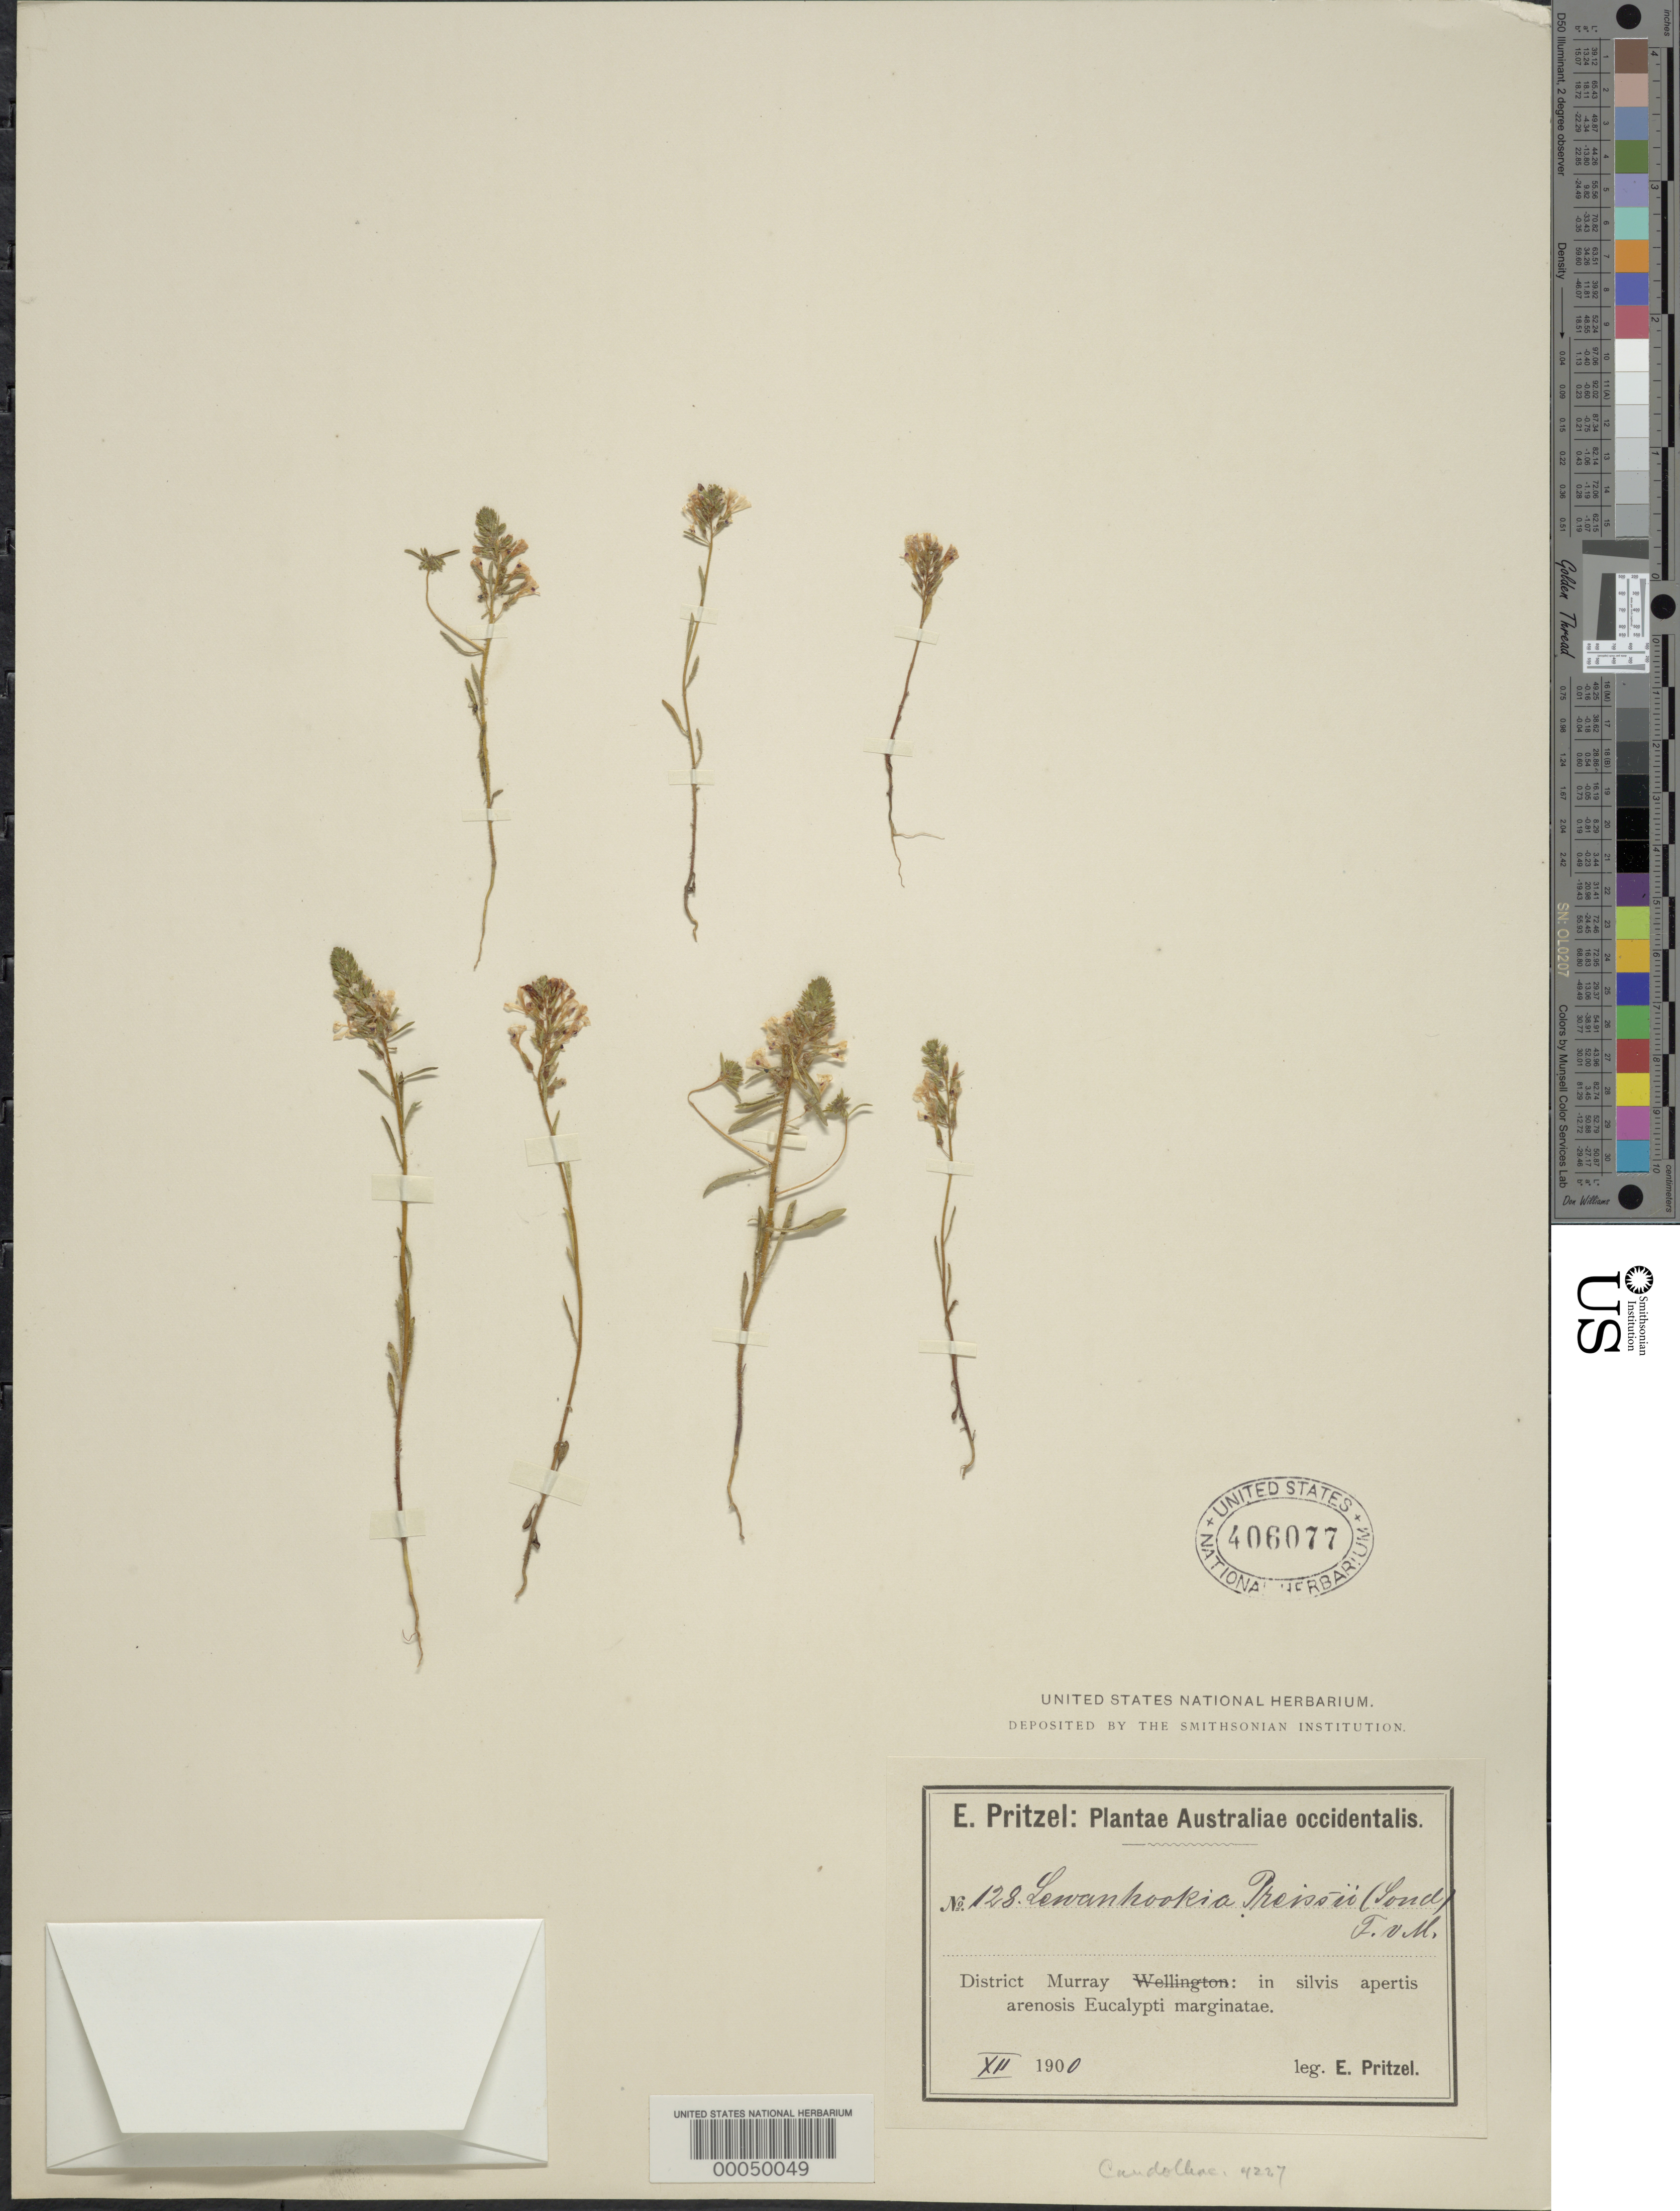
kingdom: Plantae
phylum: Tracheophyta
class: Magnoliopsida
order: Asterales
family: Stylidiaceae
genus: Levenhookia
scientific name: Levenhookia preissii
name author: (Sond.) F. Muell.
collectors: E. G. Pritzel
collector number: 128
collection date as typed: Dec 1900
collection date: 1900-12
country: Australia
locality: Murray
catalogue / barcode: US 406077